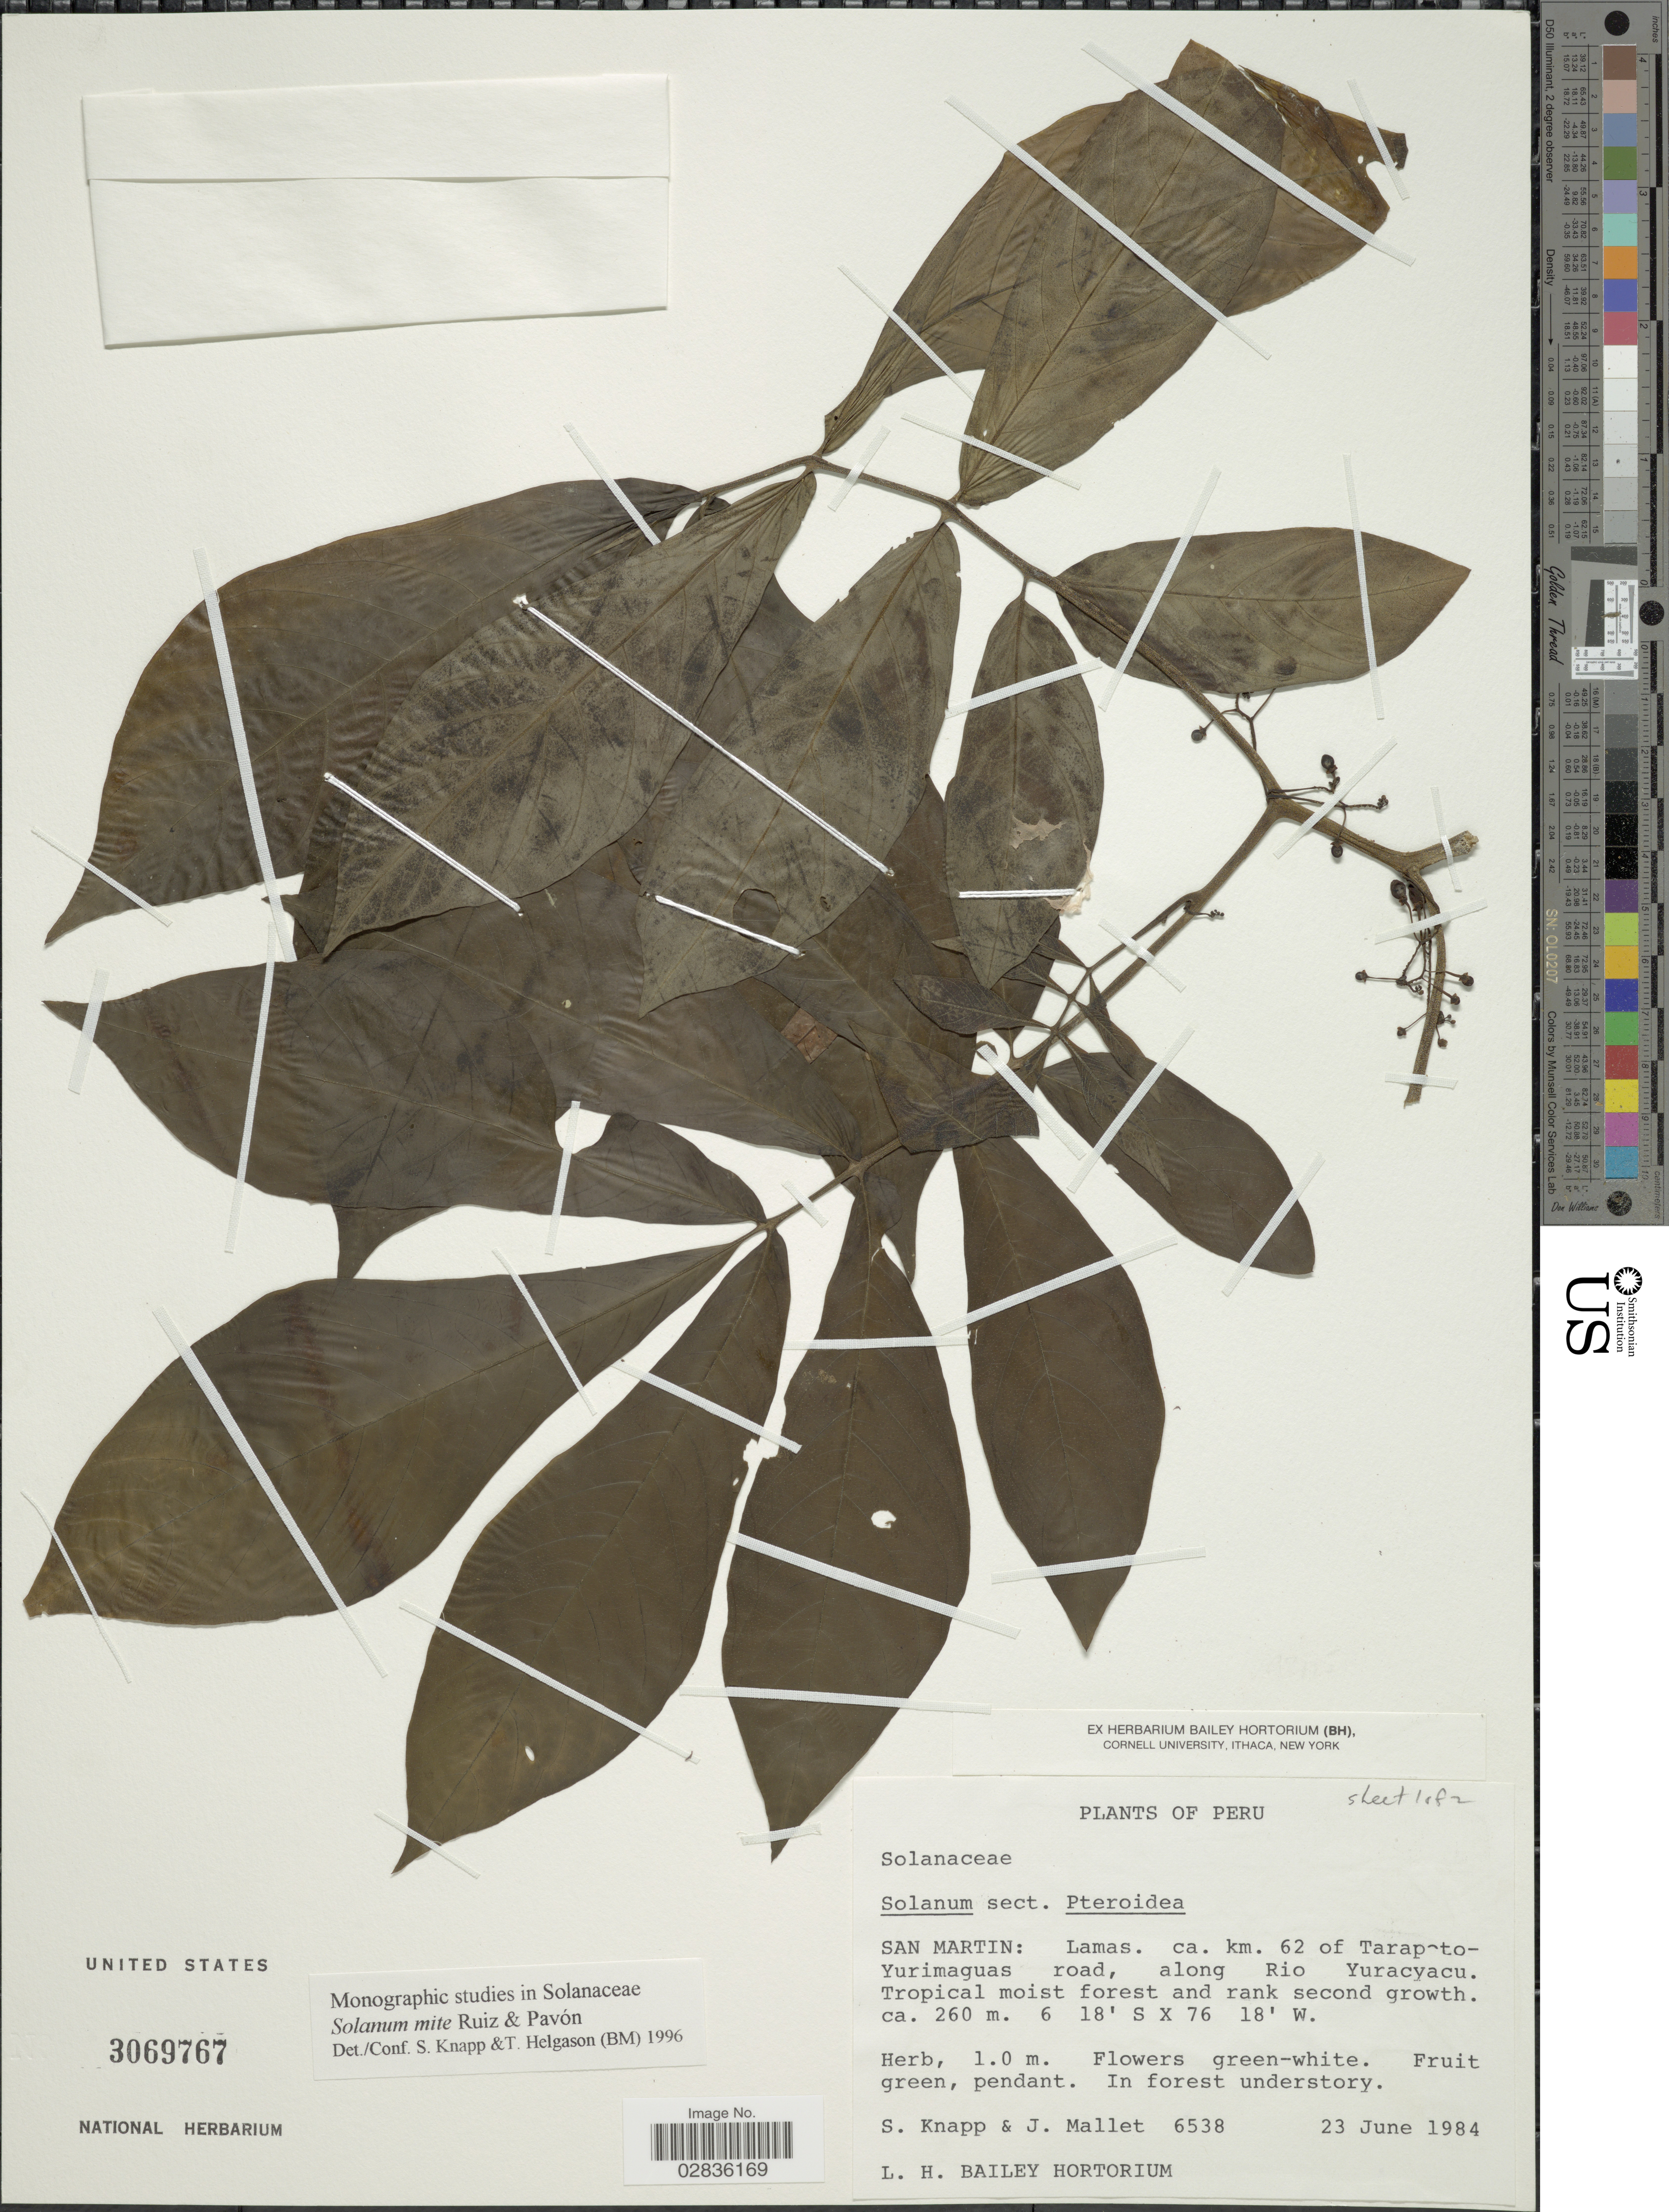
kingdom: Plantae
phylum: Tracheophyta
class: Magnoliopsida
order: Solanales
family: Solanaceae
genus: Solanum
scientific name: Solanum mite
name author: Ruiz & Pav.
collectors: S. Knapp & J. Mallet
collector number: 6538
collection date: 1984-06-23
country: Peru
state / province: San Martín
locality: Lamas. ca. km. 62 of Tarapoto-Yurimaguas road, along Rio Yuracyacu.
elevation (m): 260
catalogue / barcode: US 3069767